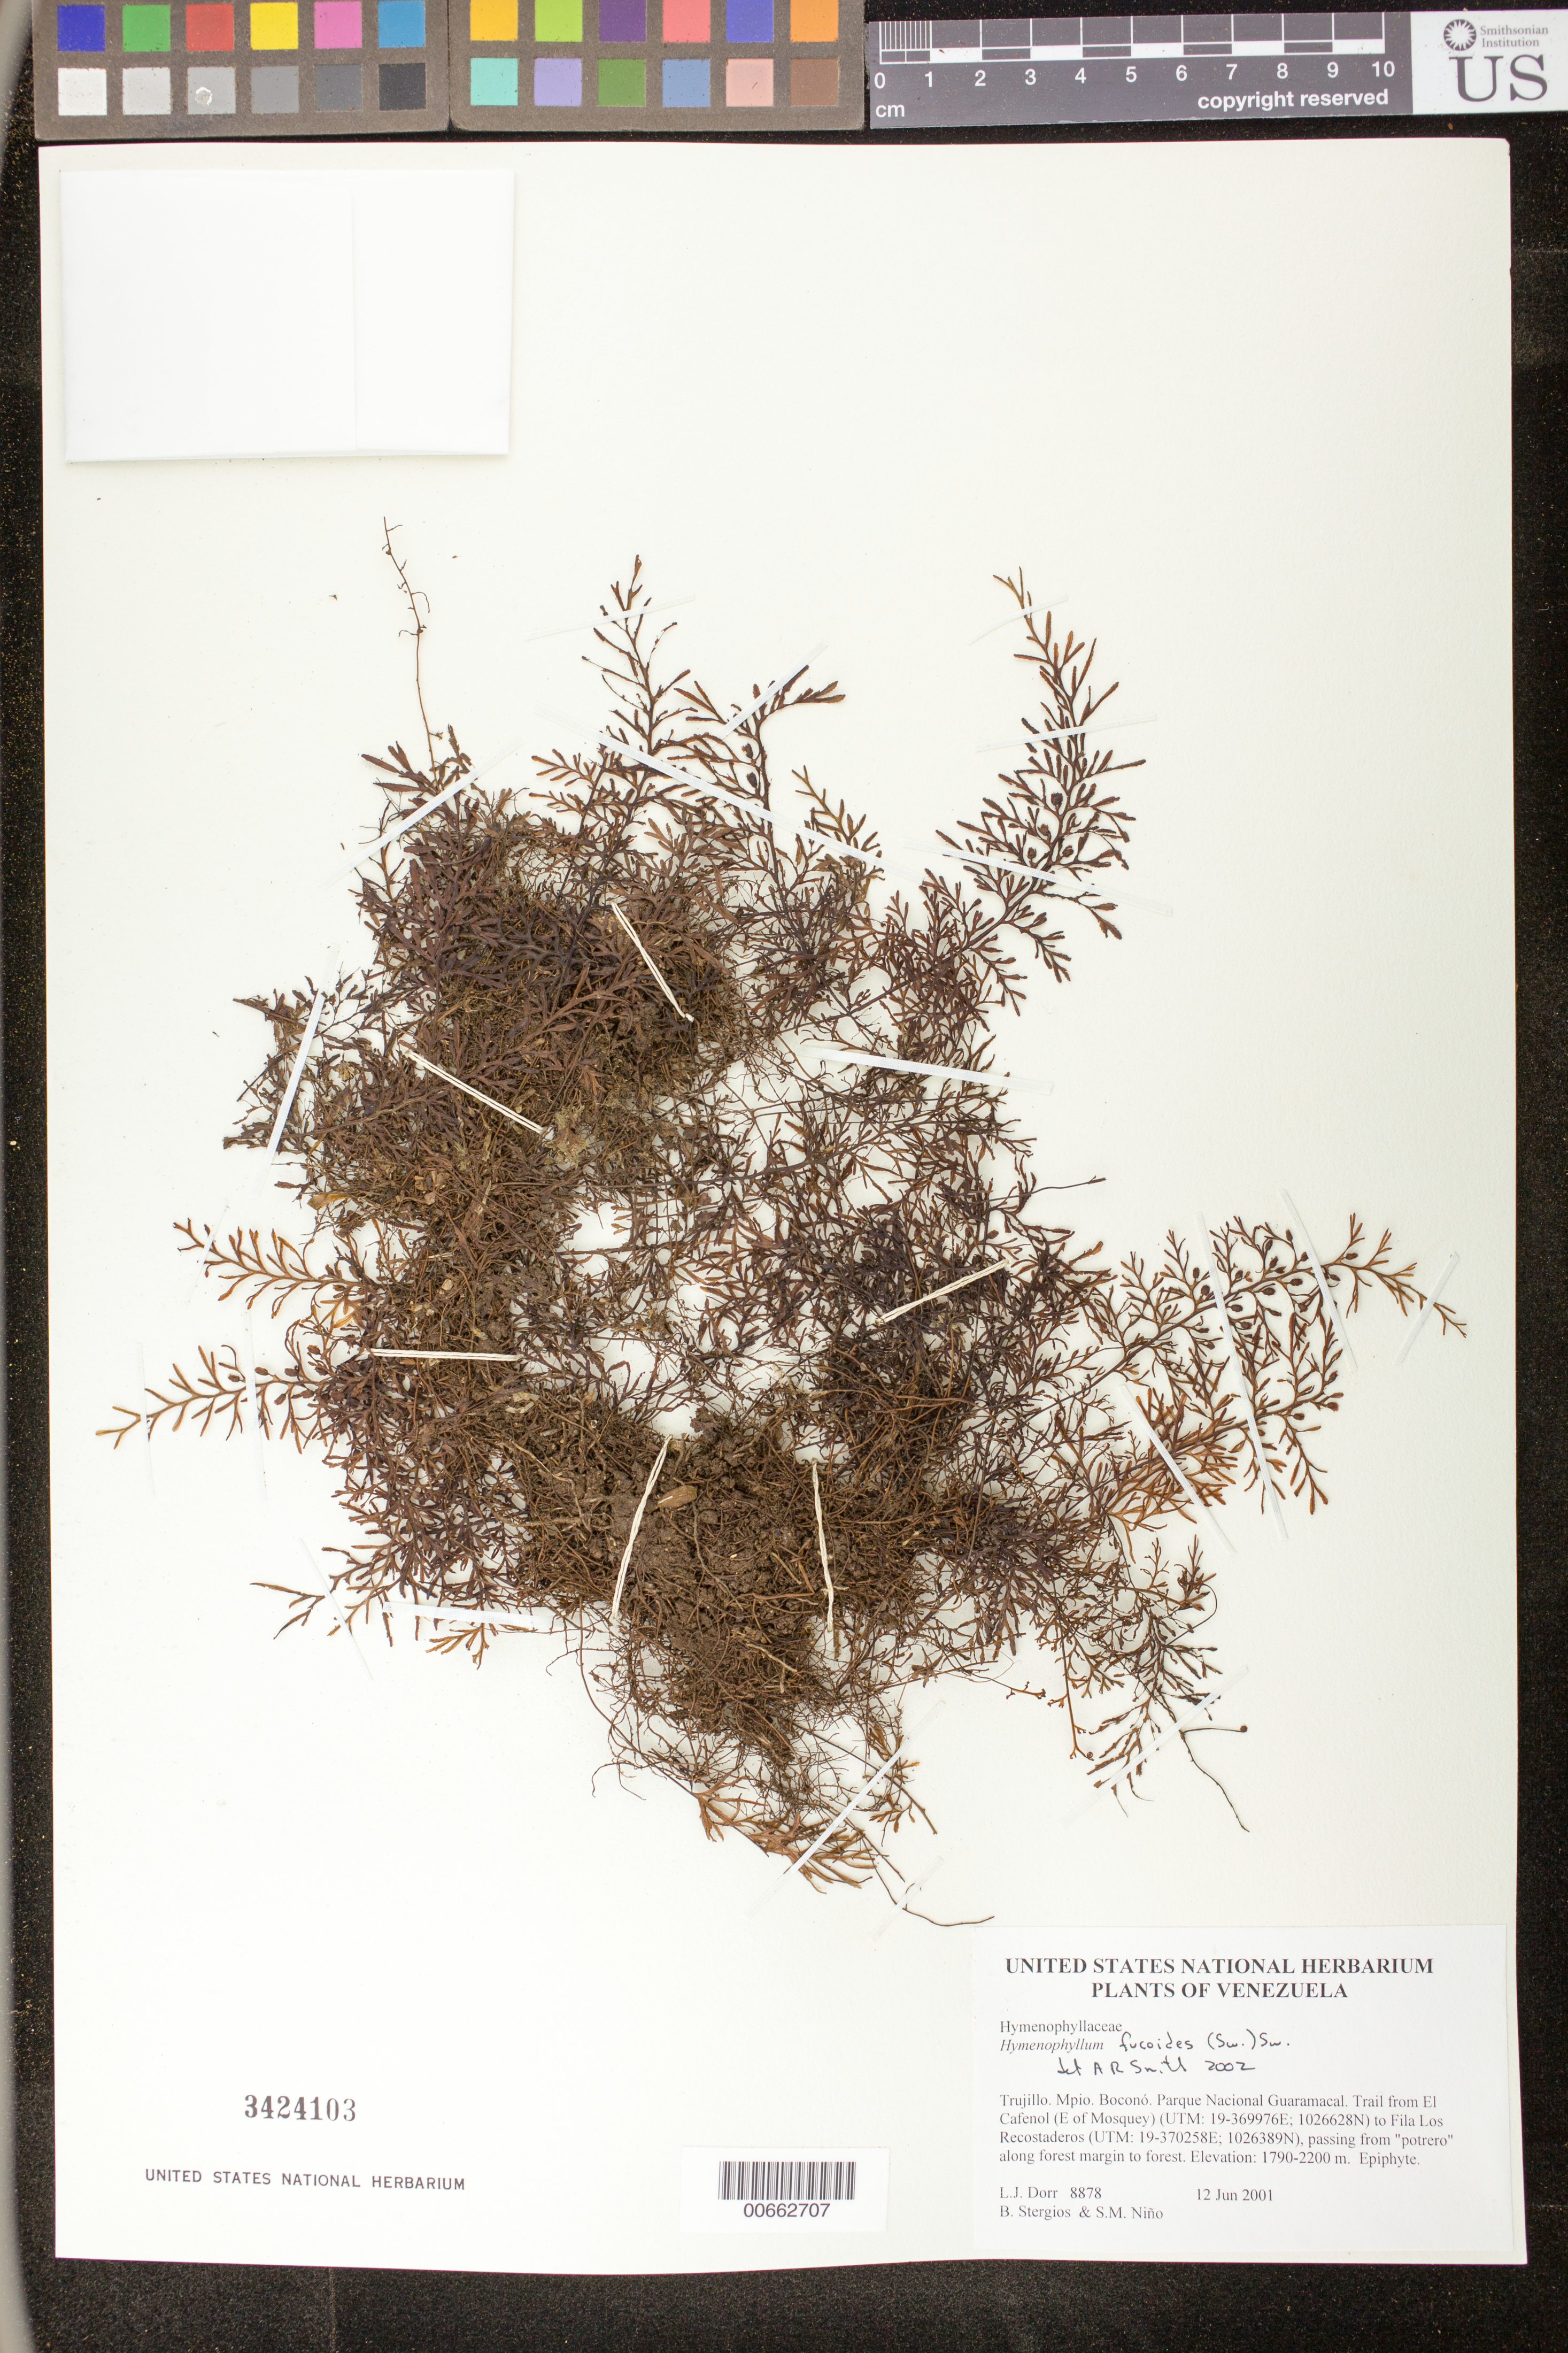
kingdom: Plantae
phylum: Tracheophyta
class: Polypodiopsida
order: Hymenophyllales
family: Hymenophyllaceae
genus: Hymenophyllum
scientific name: Hymenophyllum fucoides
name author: (Sw.) Sw.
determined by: Smith, Alan R., (UC)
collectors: L. J. Dorr, B. G. Stergios & S. M. Niño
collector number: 8878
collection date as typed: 12 Jun 2001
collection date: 2001-06-12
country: Venezuela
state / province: Trujillo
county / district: Boconó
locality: Parque Nacional Guaramacal. Trail from El Cafenol (E of Mosquey) to Fila Los Recostaderos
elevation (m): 1790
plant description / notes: PORT, UC, US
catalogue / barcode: US 3424103